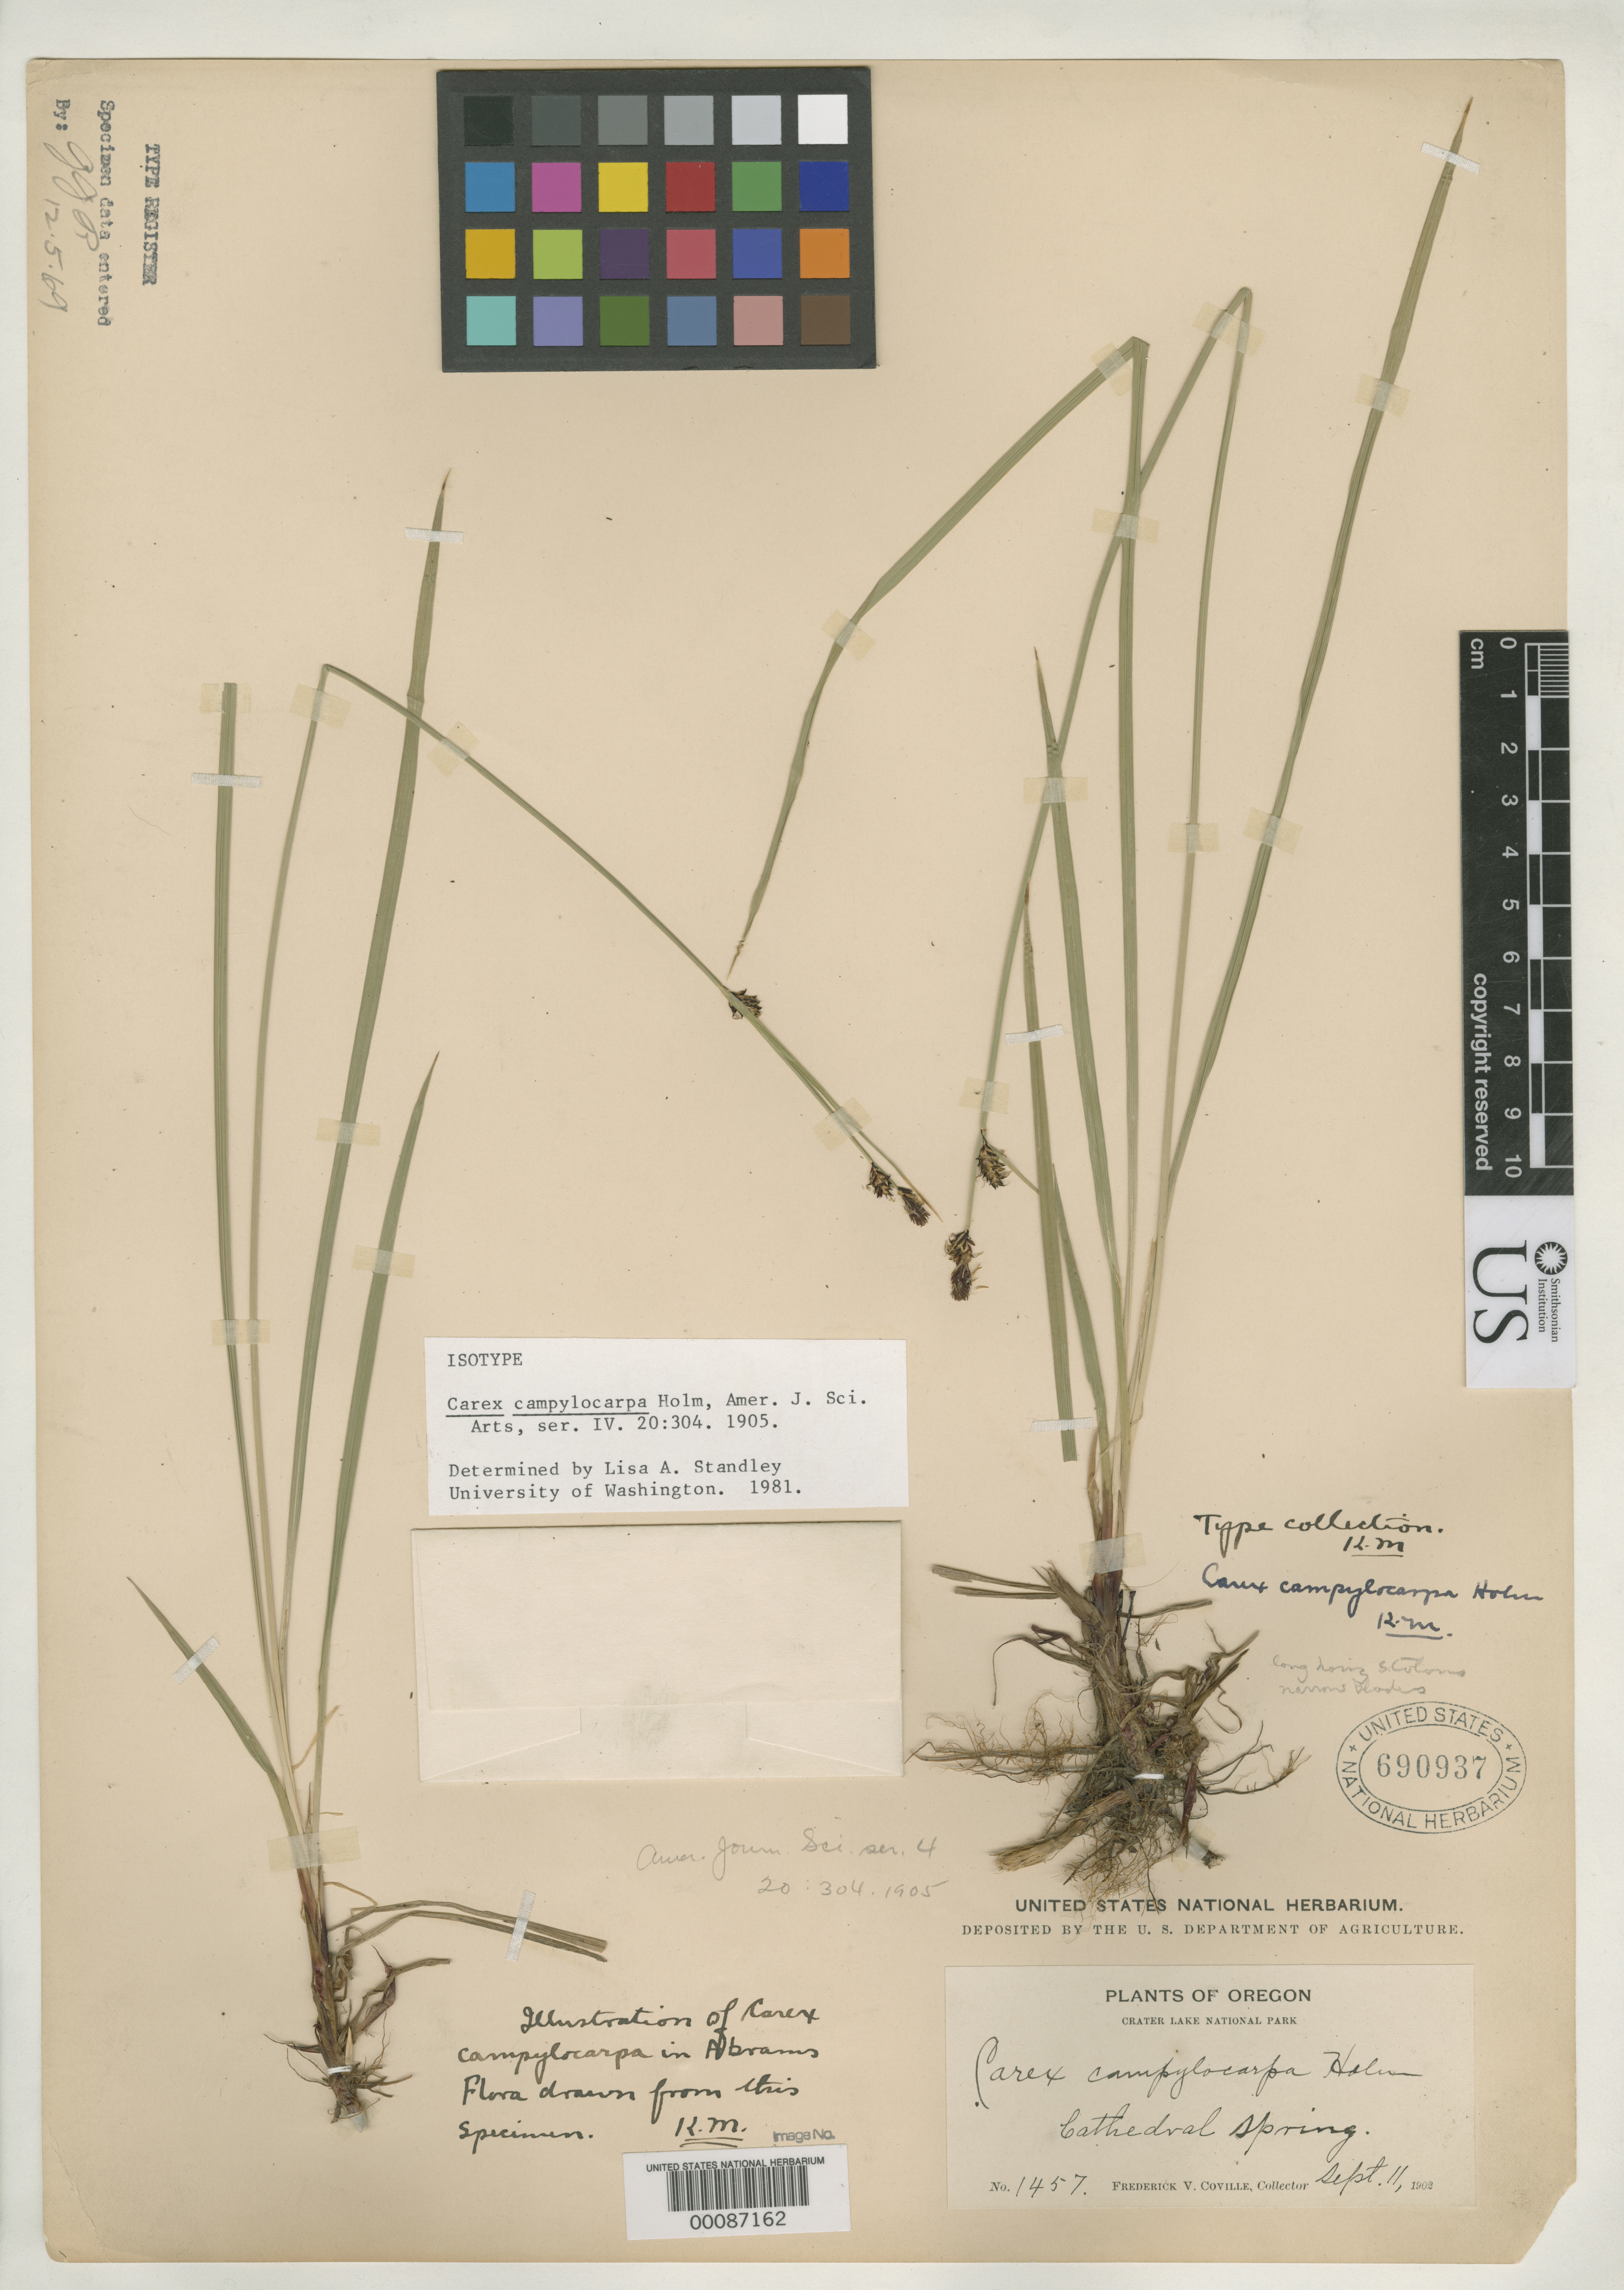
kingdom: Plantae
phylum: Tracheophyta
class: Liliopsida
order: Poales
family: Cyperaceae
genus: Carex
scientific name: Carex campylocarpa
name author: Holm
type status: Type Collection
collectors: F. V. Coville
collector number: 1457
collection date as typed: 11 Sep 1902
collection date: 1902-09-11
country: United States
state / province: Oregon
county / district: Klamath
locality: Crater Lake National Park, Cathedral Spring.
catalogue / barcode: US 690937